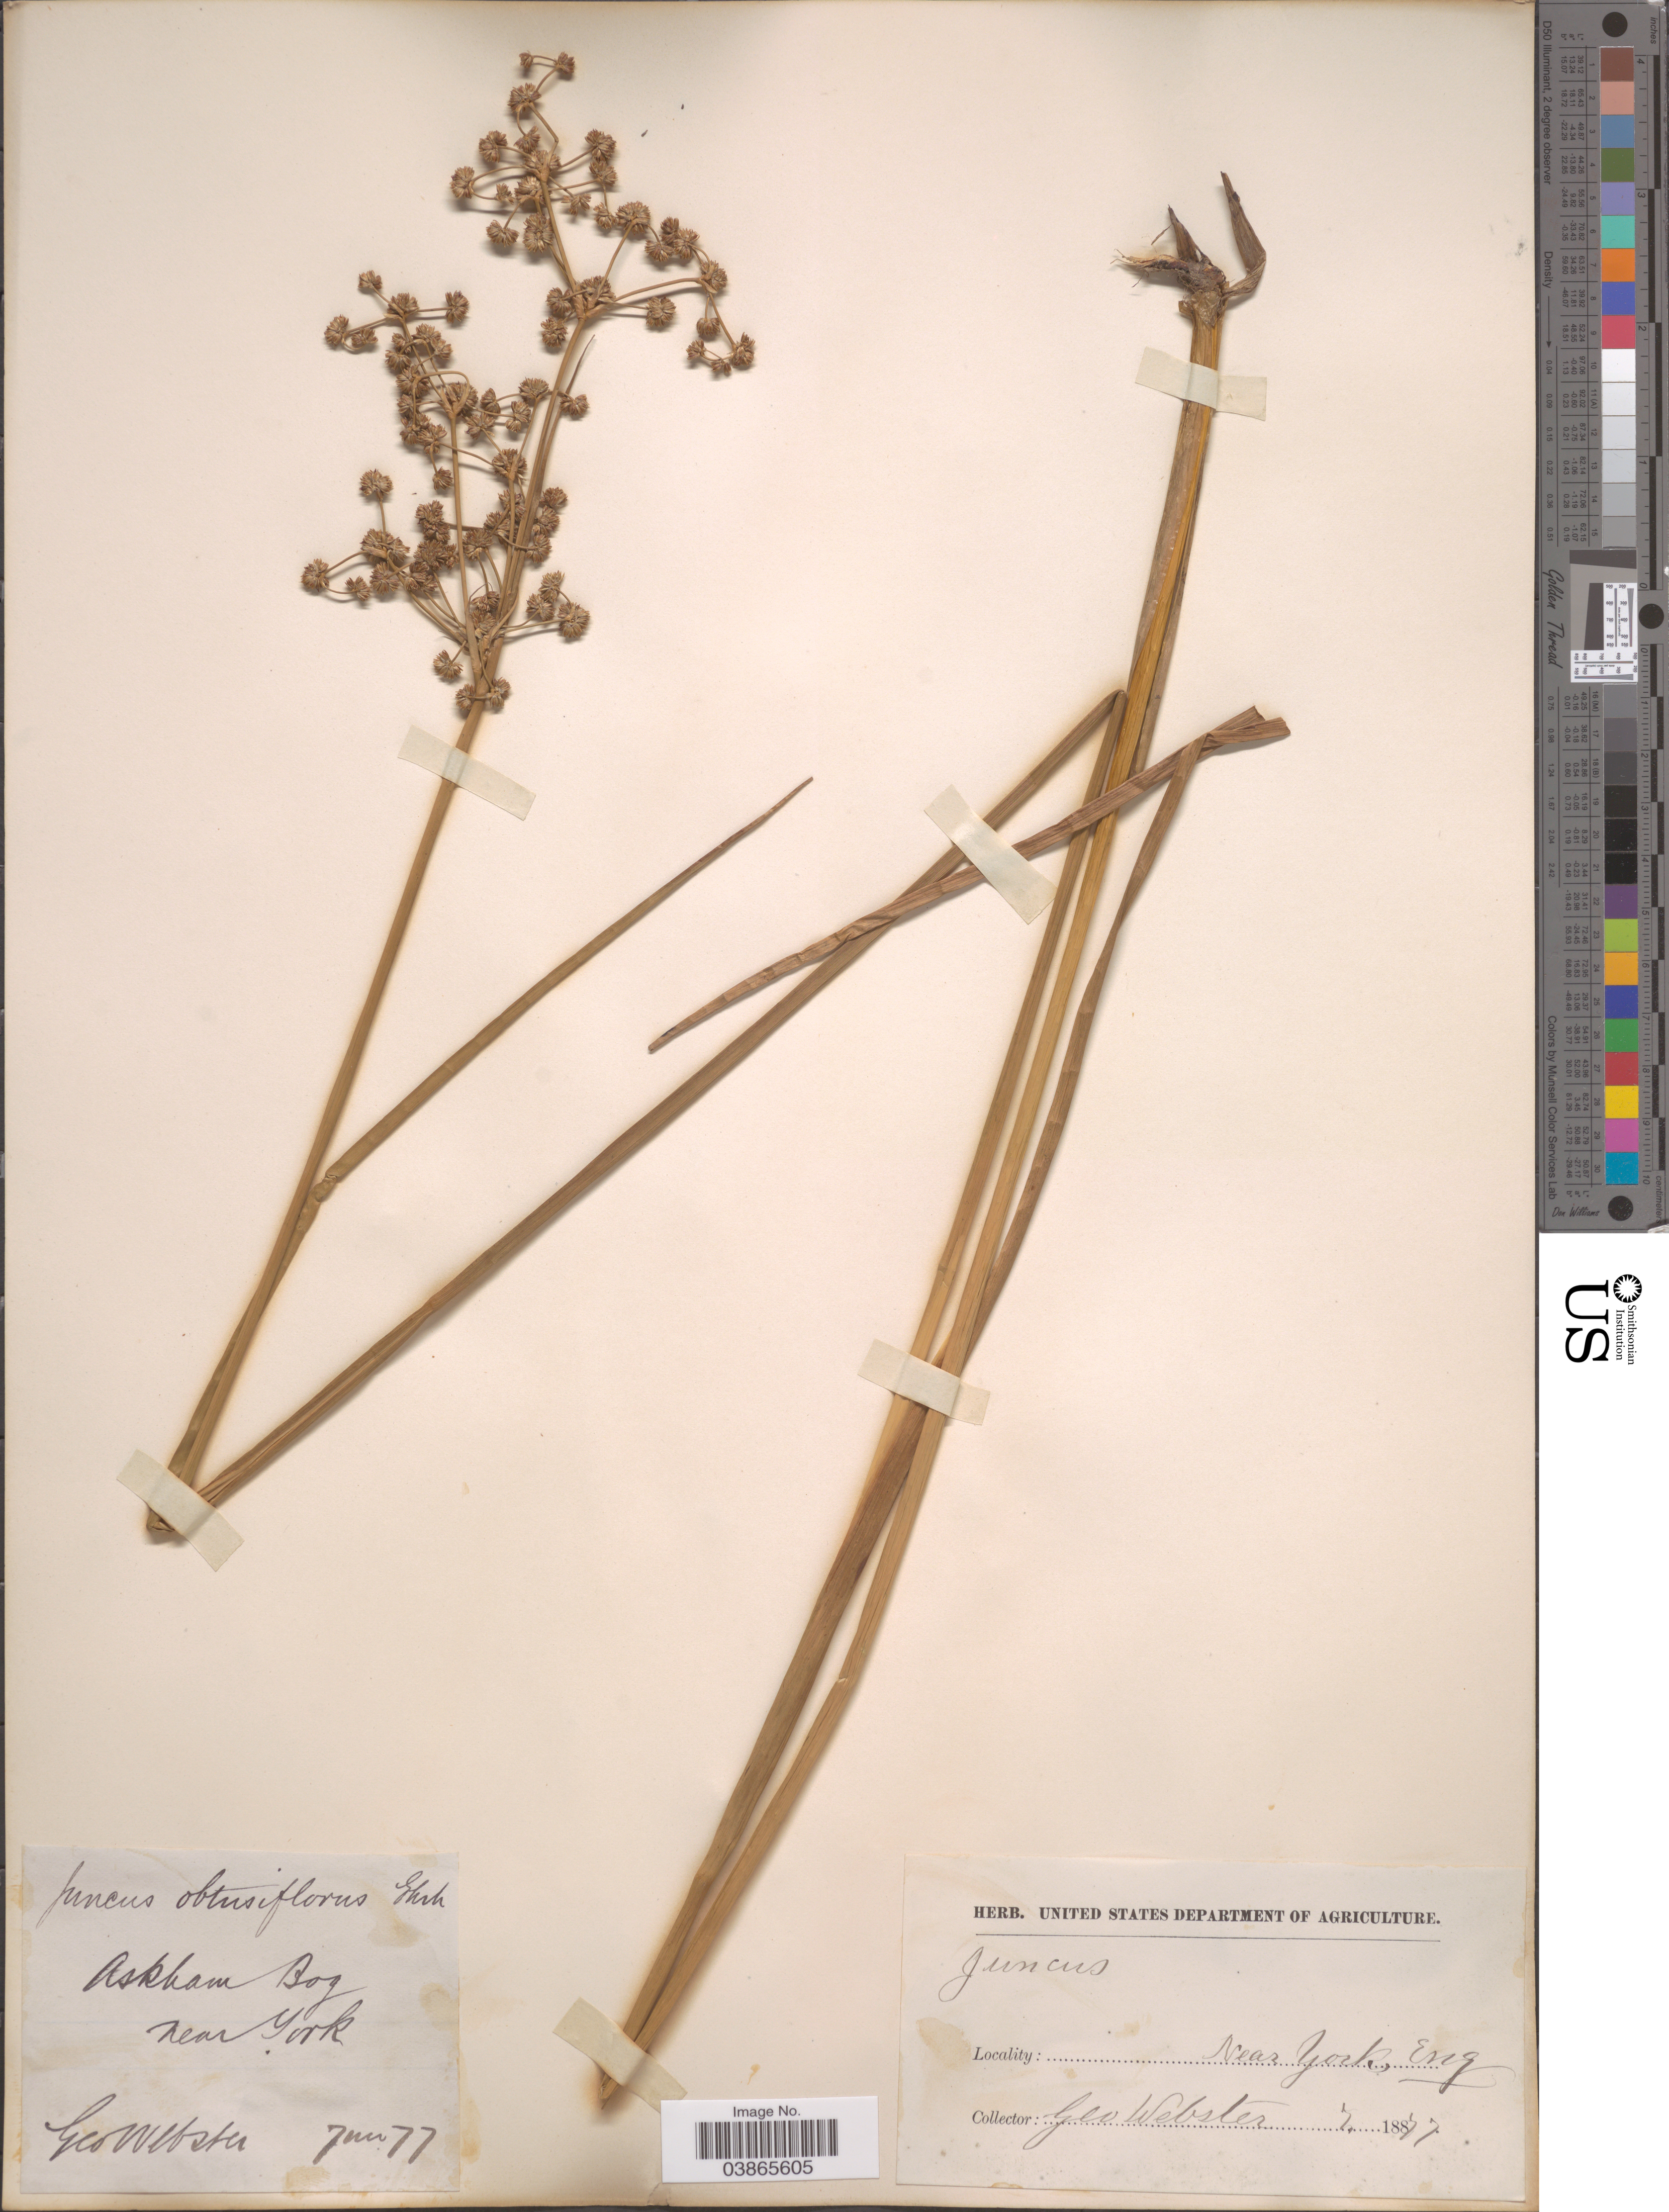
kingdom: Plantae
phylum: Tracheophyta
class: Liliopsida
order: Poales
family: Juncaceae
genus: Juncus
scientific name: Juncus obtusiflorus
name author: Ehrh. ex Hoffm.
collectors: G. Webster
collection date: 1877-07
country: United Kingdom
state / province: England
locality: Askham Bog near York.